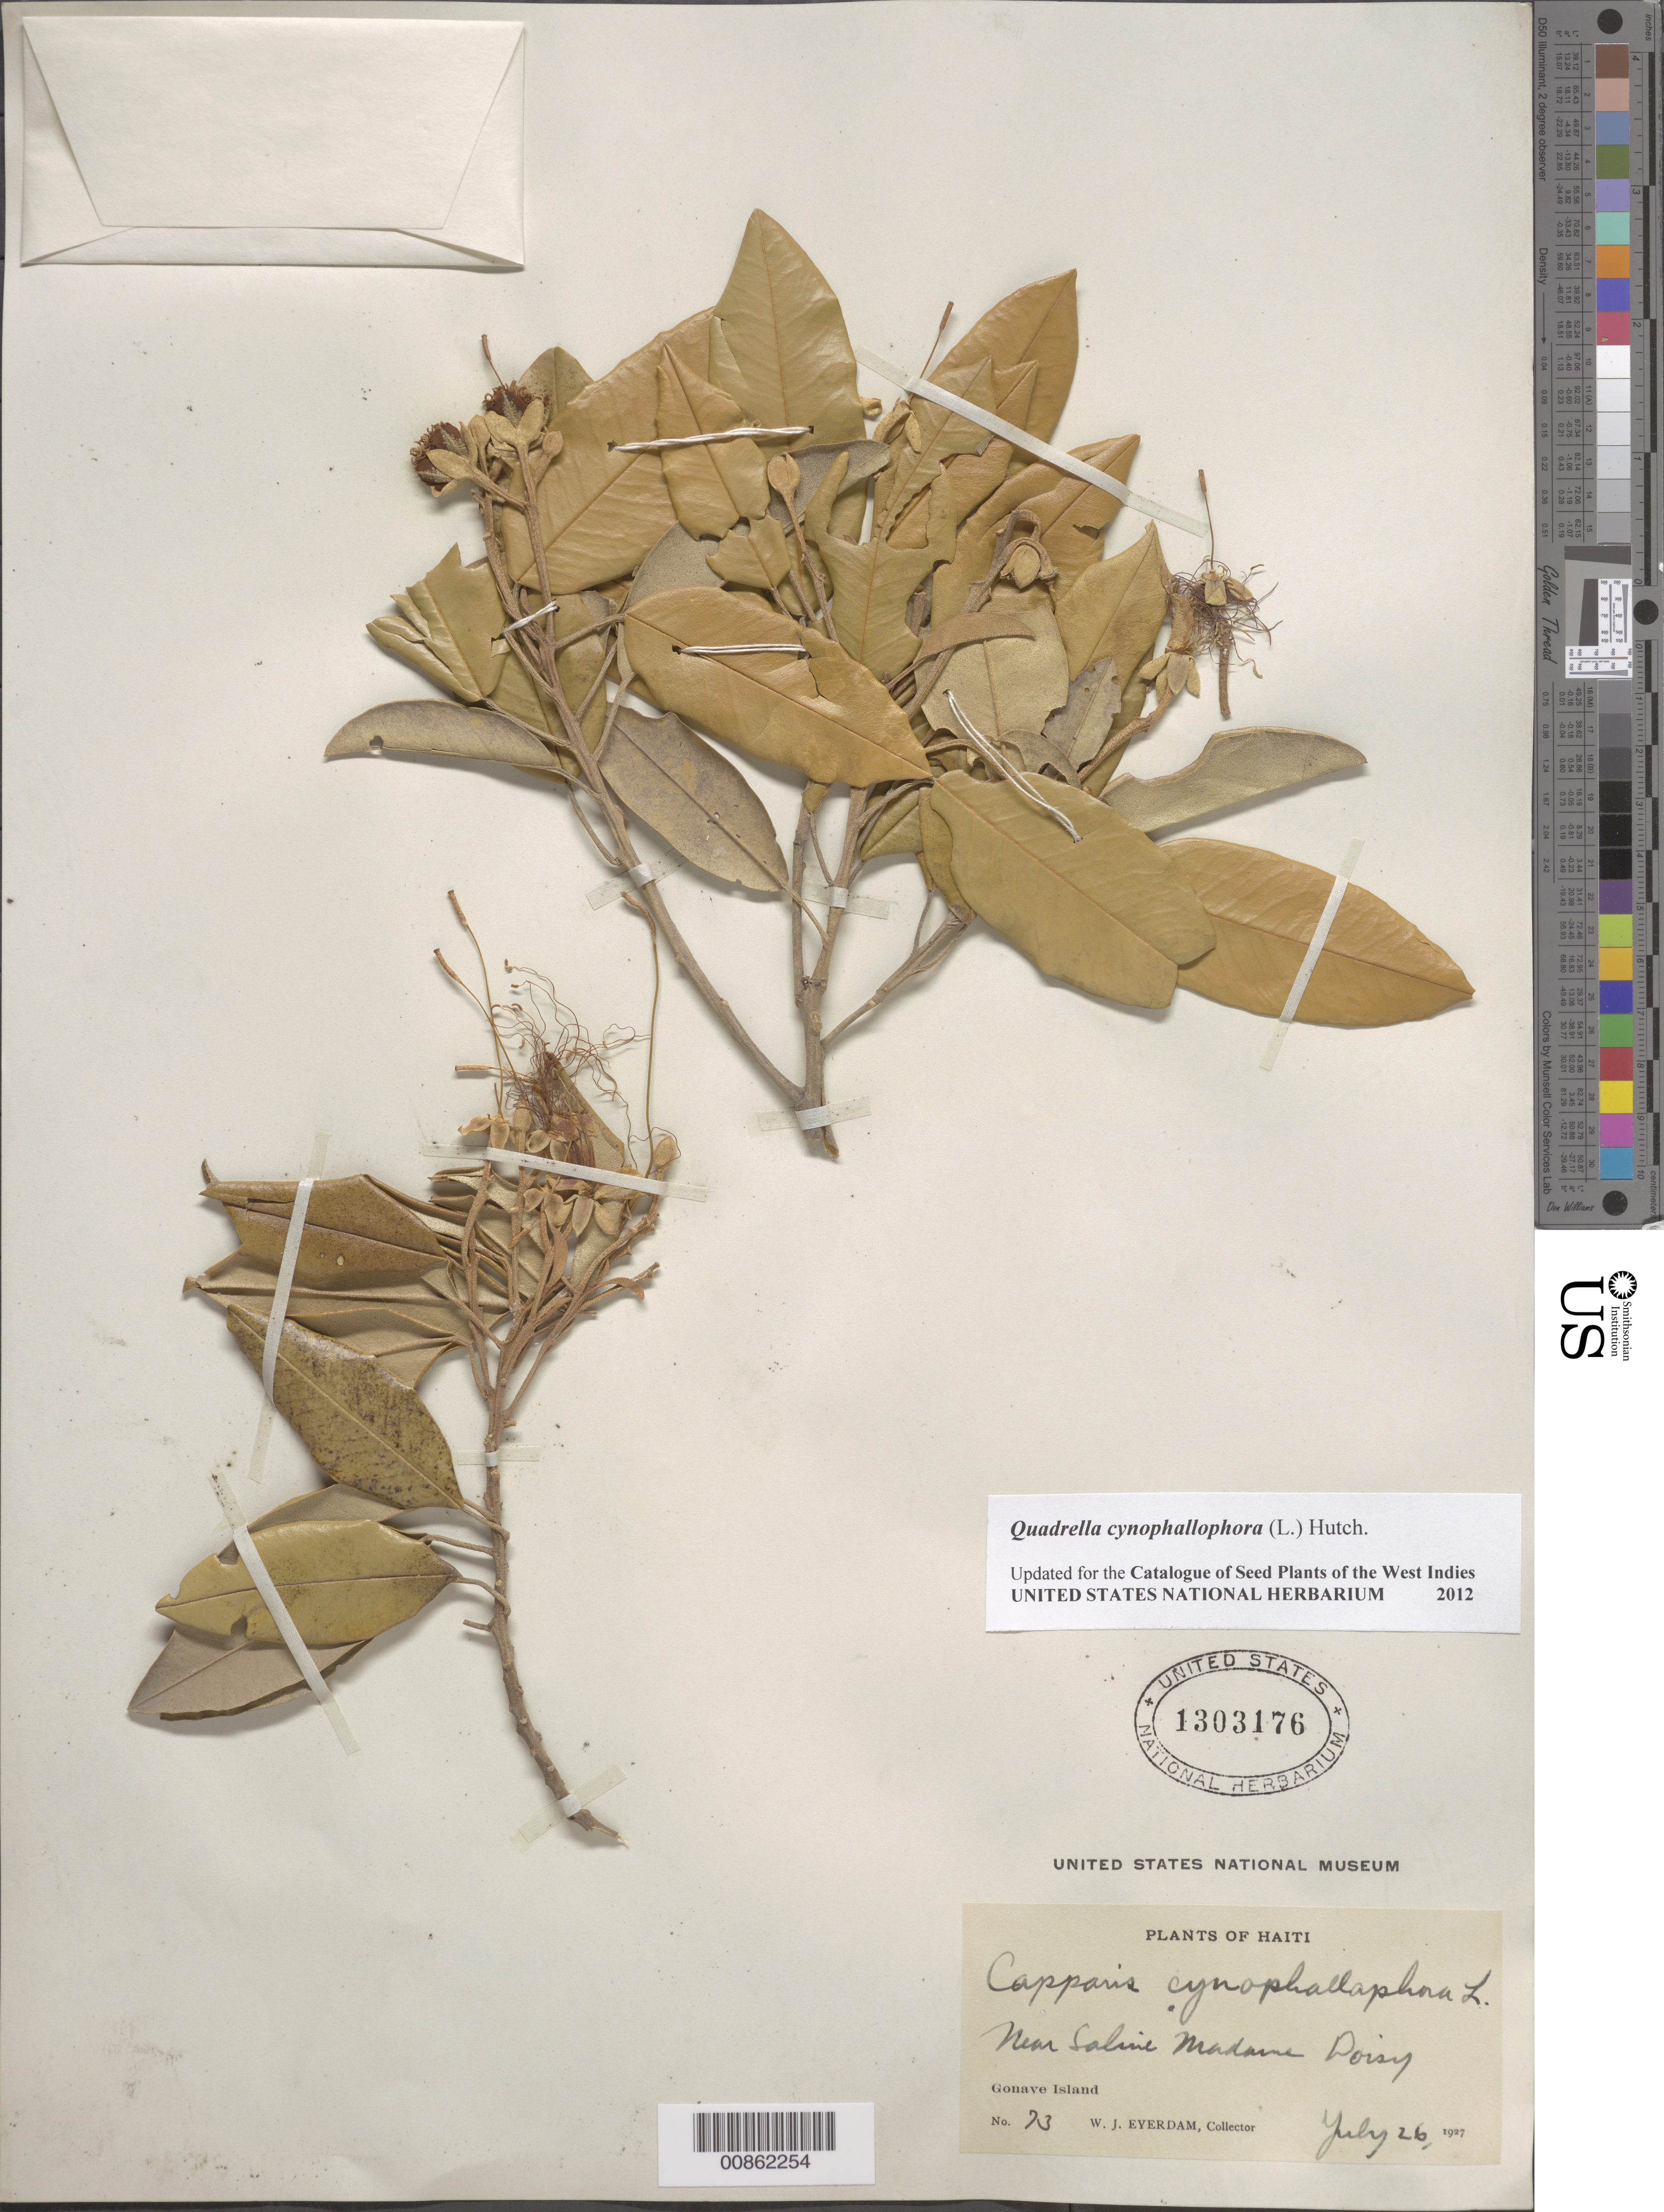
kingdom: Plantae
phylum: Tracheophyta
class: Magnoliopsida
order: Brassicales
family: Capparaceae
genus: Quadrella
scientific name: Quadrella cynophallophora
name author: (L.) Hutch.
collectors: W. J. Eyerdam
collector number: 73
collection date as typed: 26 Jul 1927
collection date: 1927-07-26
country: Haiti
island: Île de la Gonâve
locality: Gonave Island. Near Saline Madame Doisy.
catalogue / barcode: US 1303176